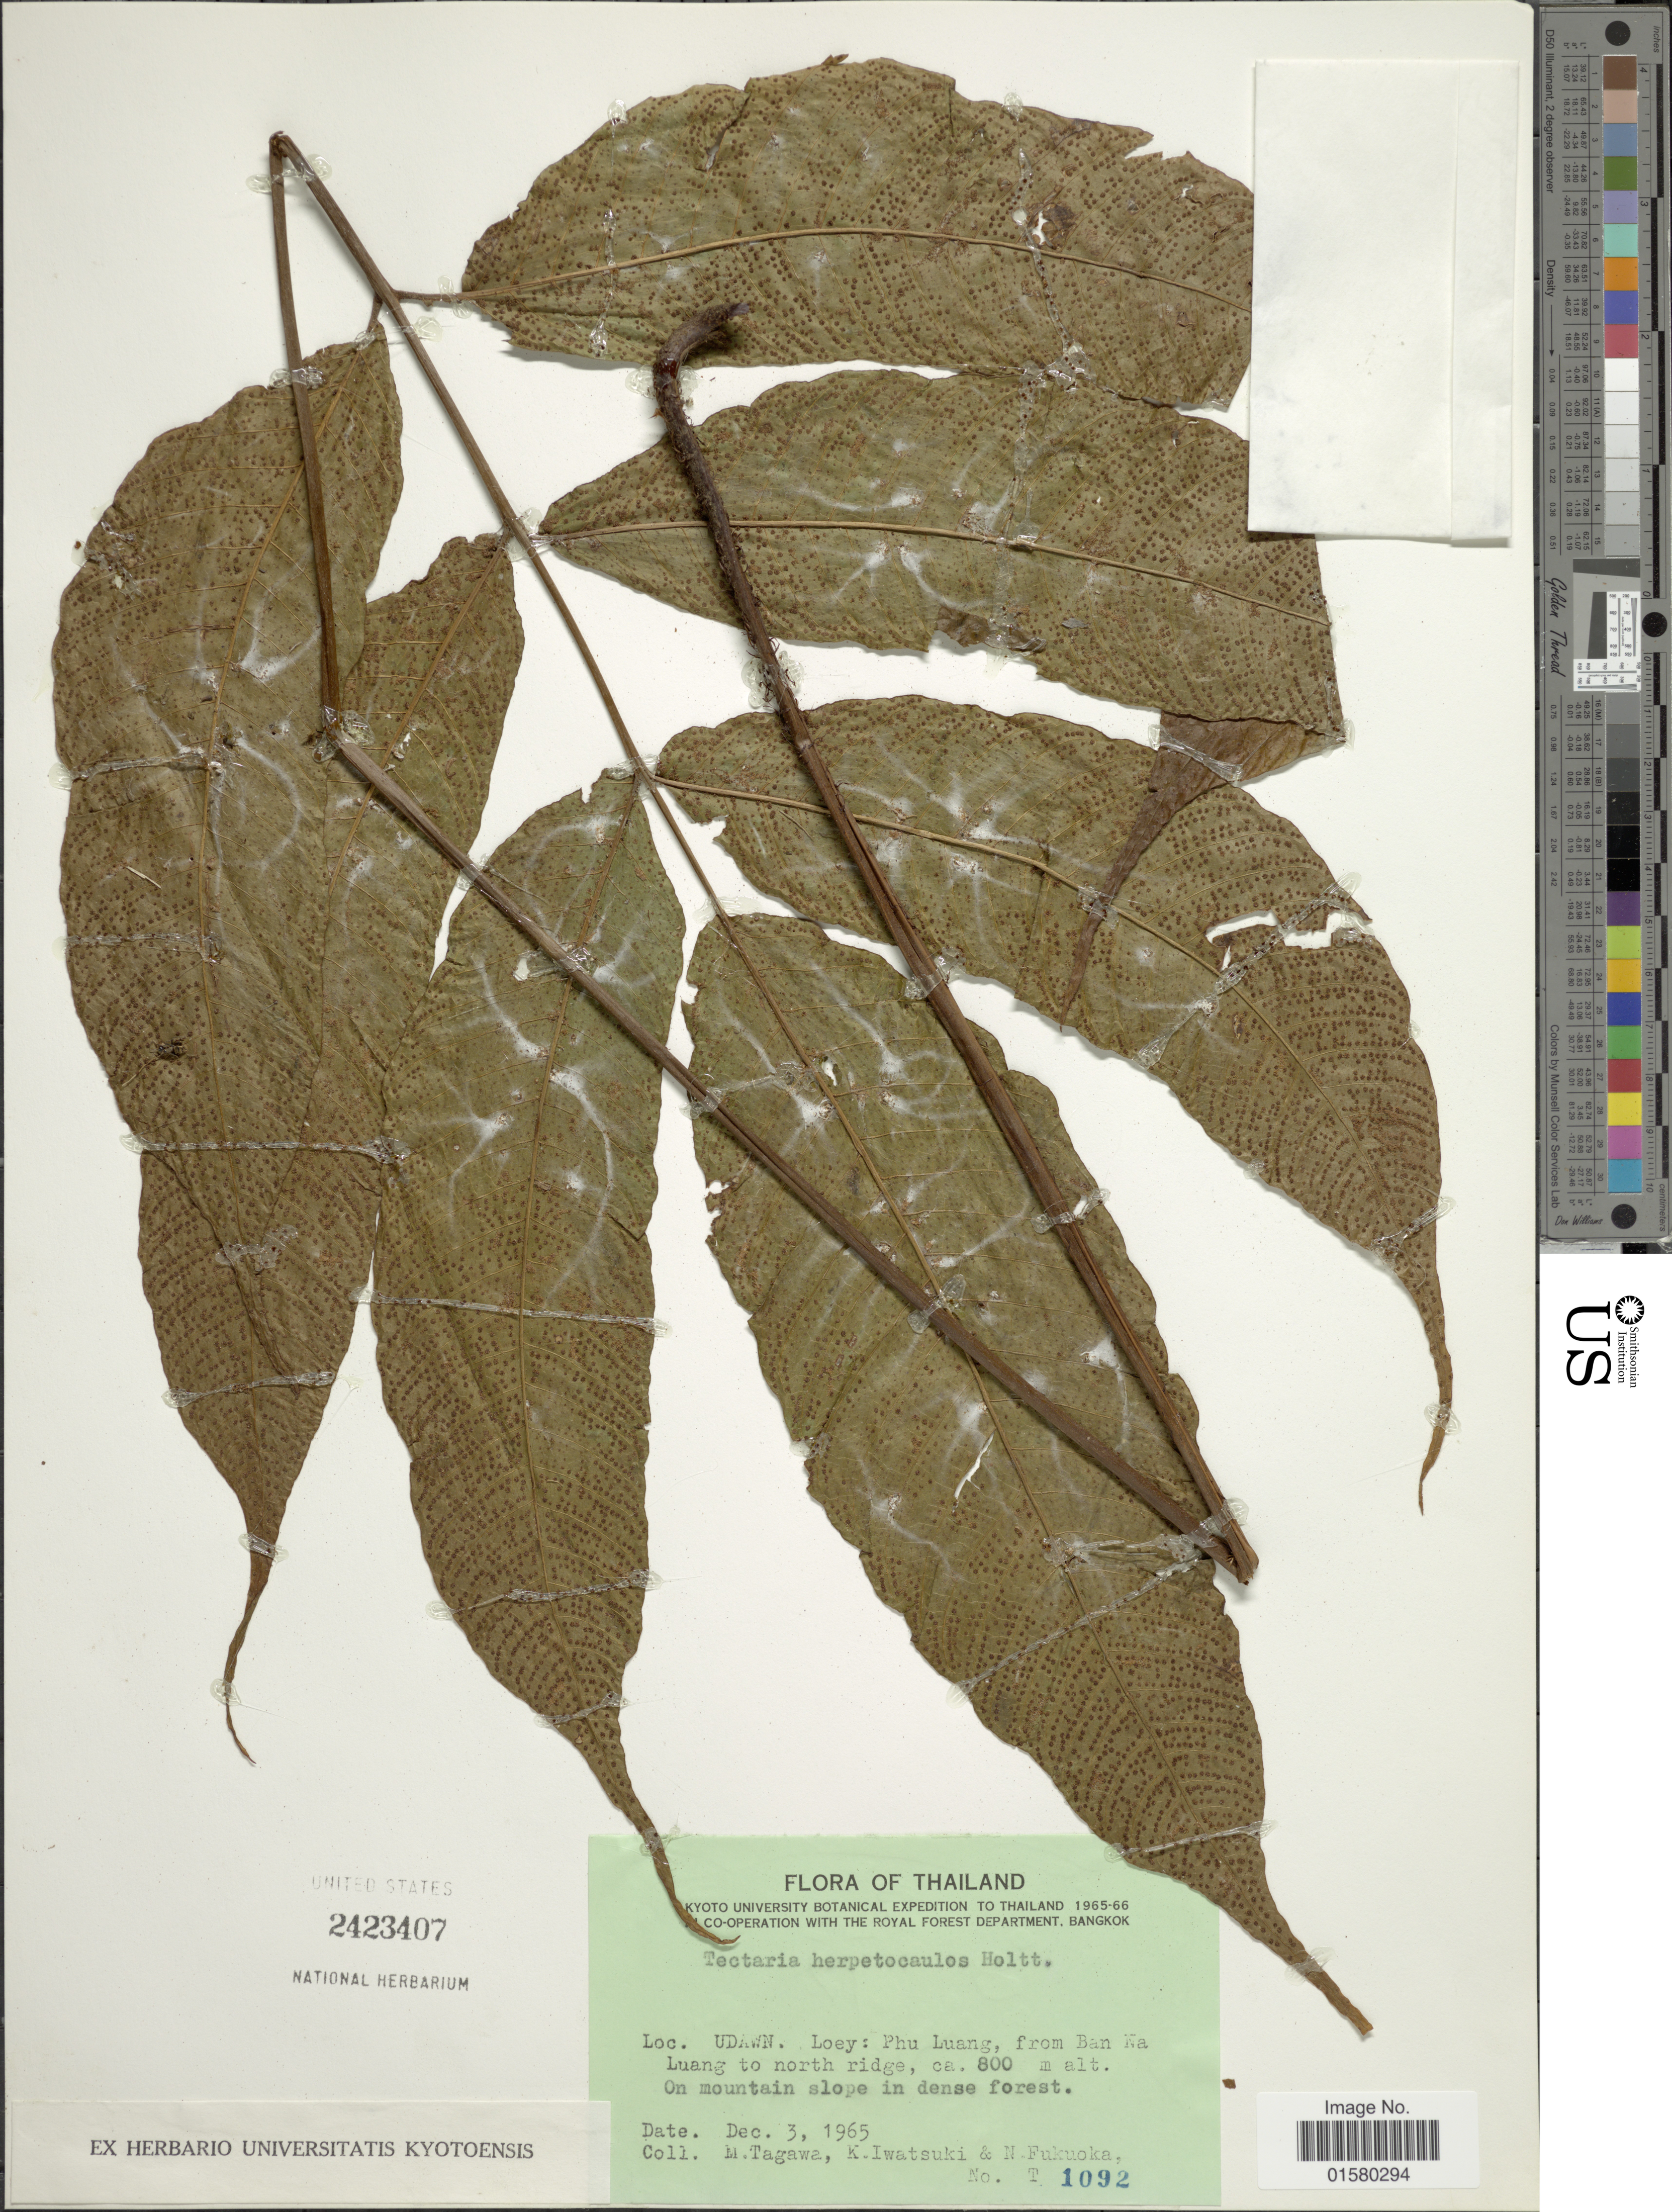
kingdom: Plantae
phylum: Tracheophyta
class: Polypodiopsida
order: Polypodiales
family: Tectariaceae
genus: Tectaria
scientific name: Tectaria herpetocaulos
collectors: M. Tagawa, K. Iwatsuki & N. Fukuoka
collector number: T1092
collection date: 1965-12-03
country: Thailand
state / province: Loei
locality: Udawn, Loey: Phu Luang, from Ban Na Luang to north ridge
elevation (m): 800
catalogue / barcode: US 2423407